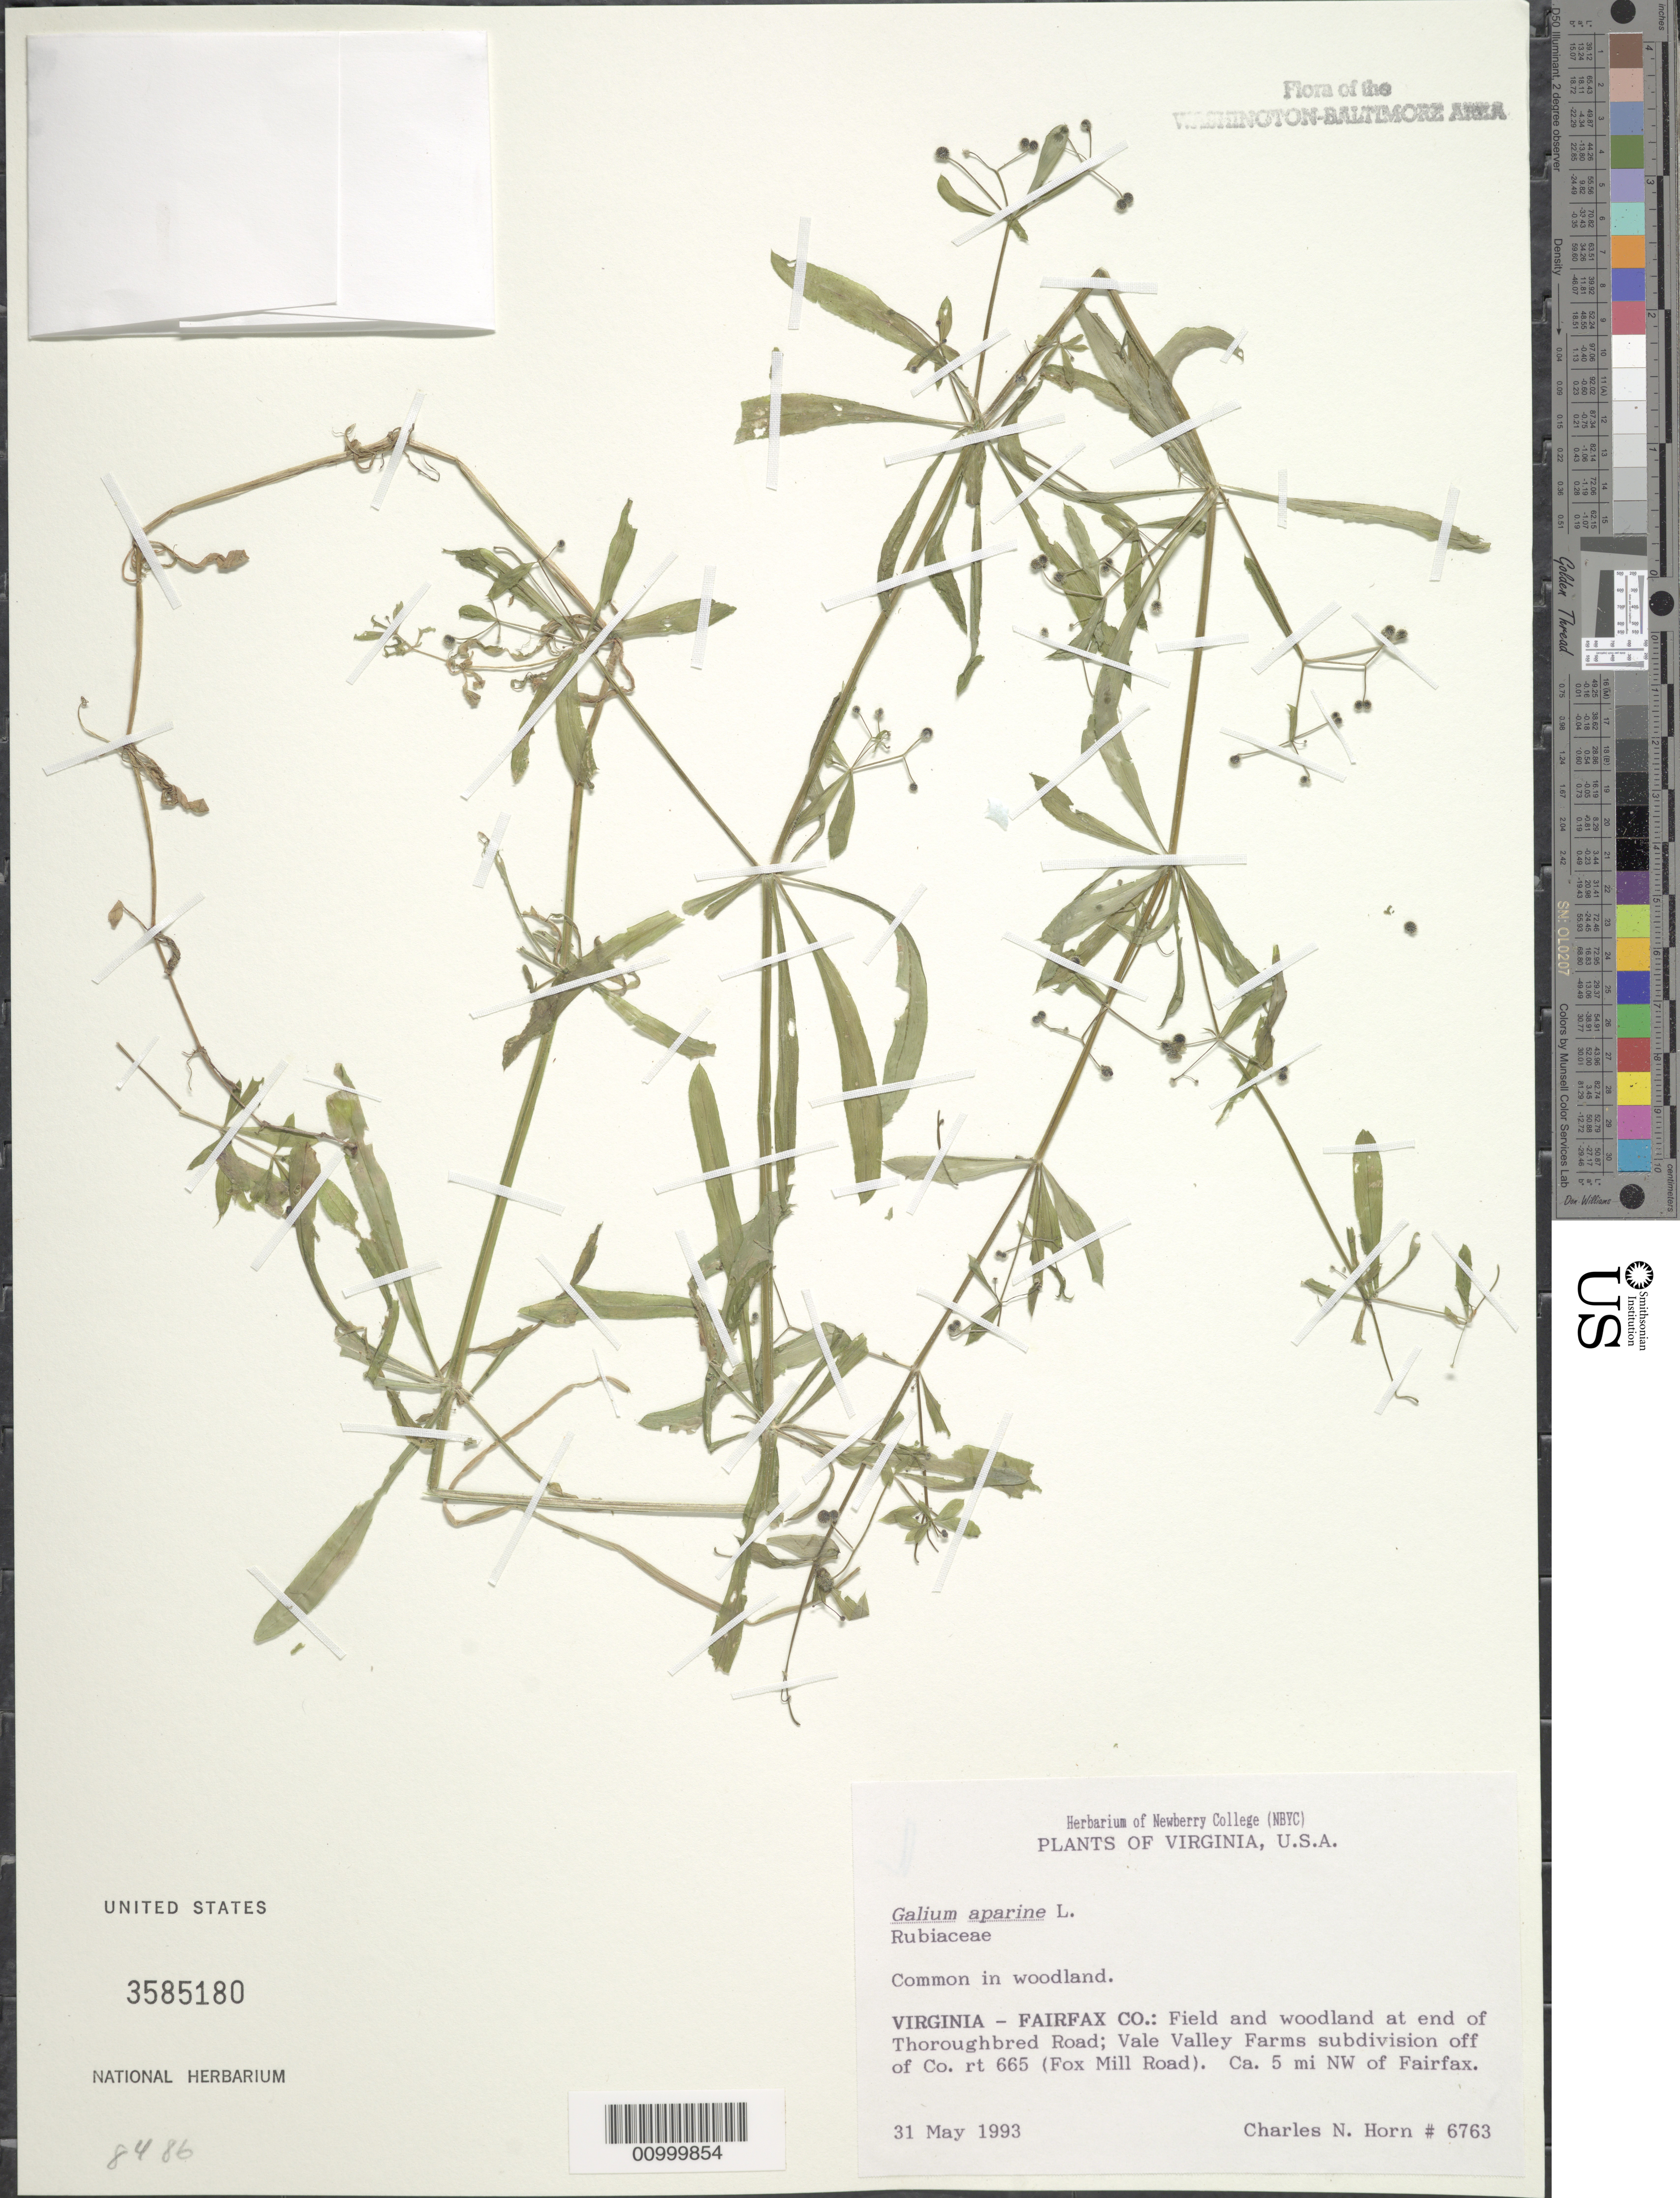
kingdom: Plantae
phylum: Tracheophyta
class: Magnoliopsida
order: Gentianales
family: Rubiaceae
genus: Galium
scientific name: Galium aparine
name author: L.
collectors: C. N. Horn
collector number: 6763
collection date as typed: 31 May 1993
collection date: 1993-05-31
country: United States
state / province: Virginia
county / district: Fairfax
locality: At end of Thoroughbred Road; Vale Valley Farms subdivision off of Co. Rt. 665 (Fox Mill Road). Ca. 5 mi. NW of Fairfax.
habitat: Common in woodland.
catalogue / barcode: US 3585180